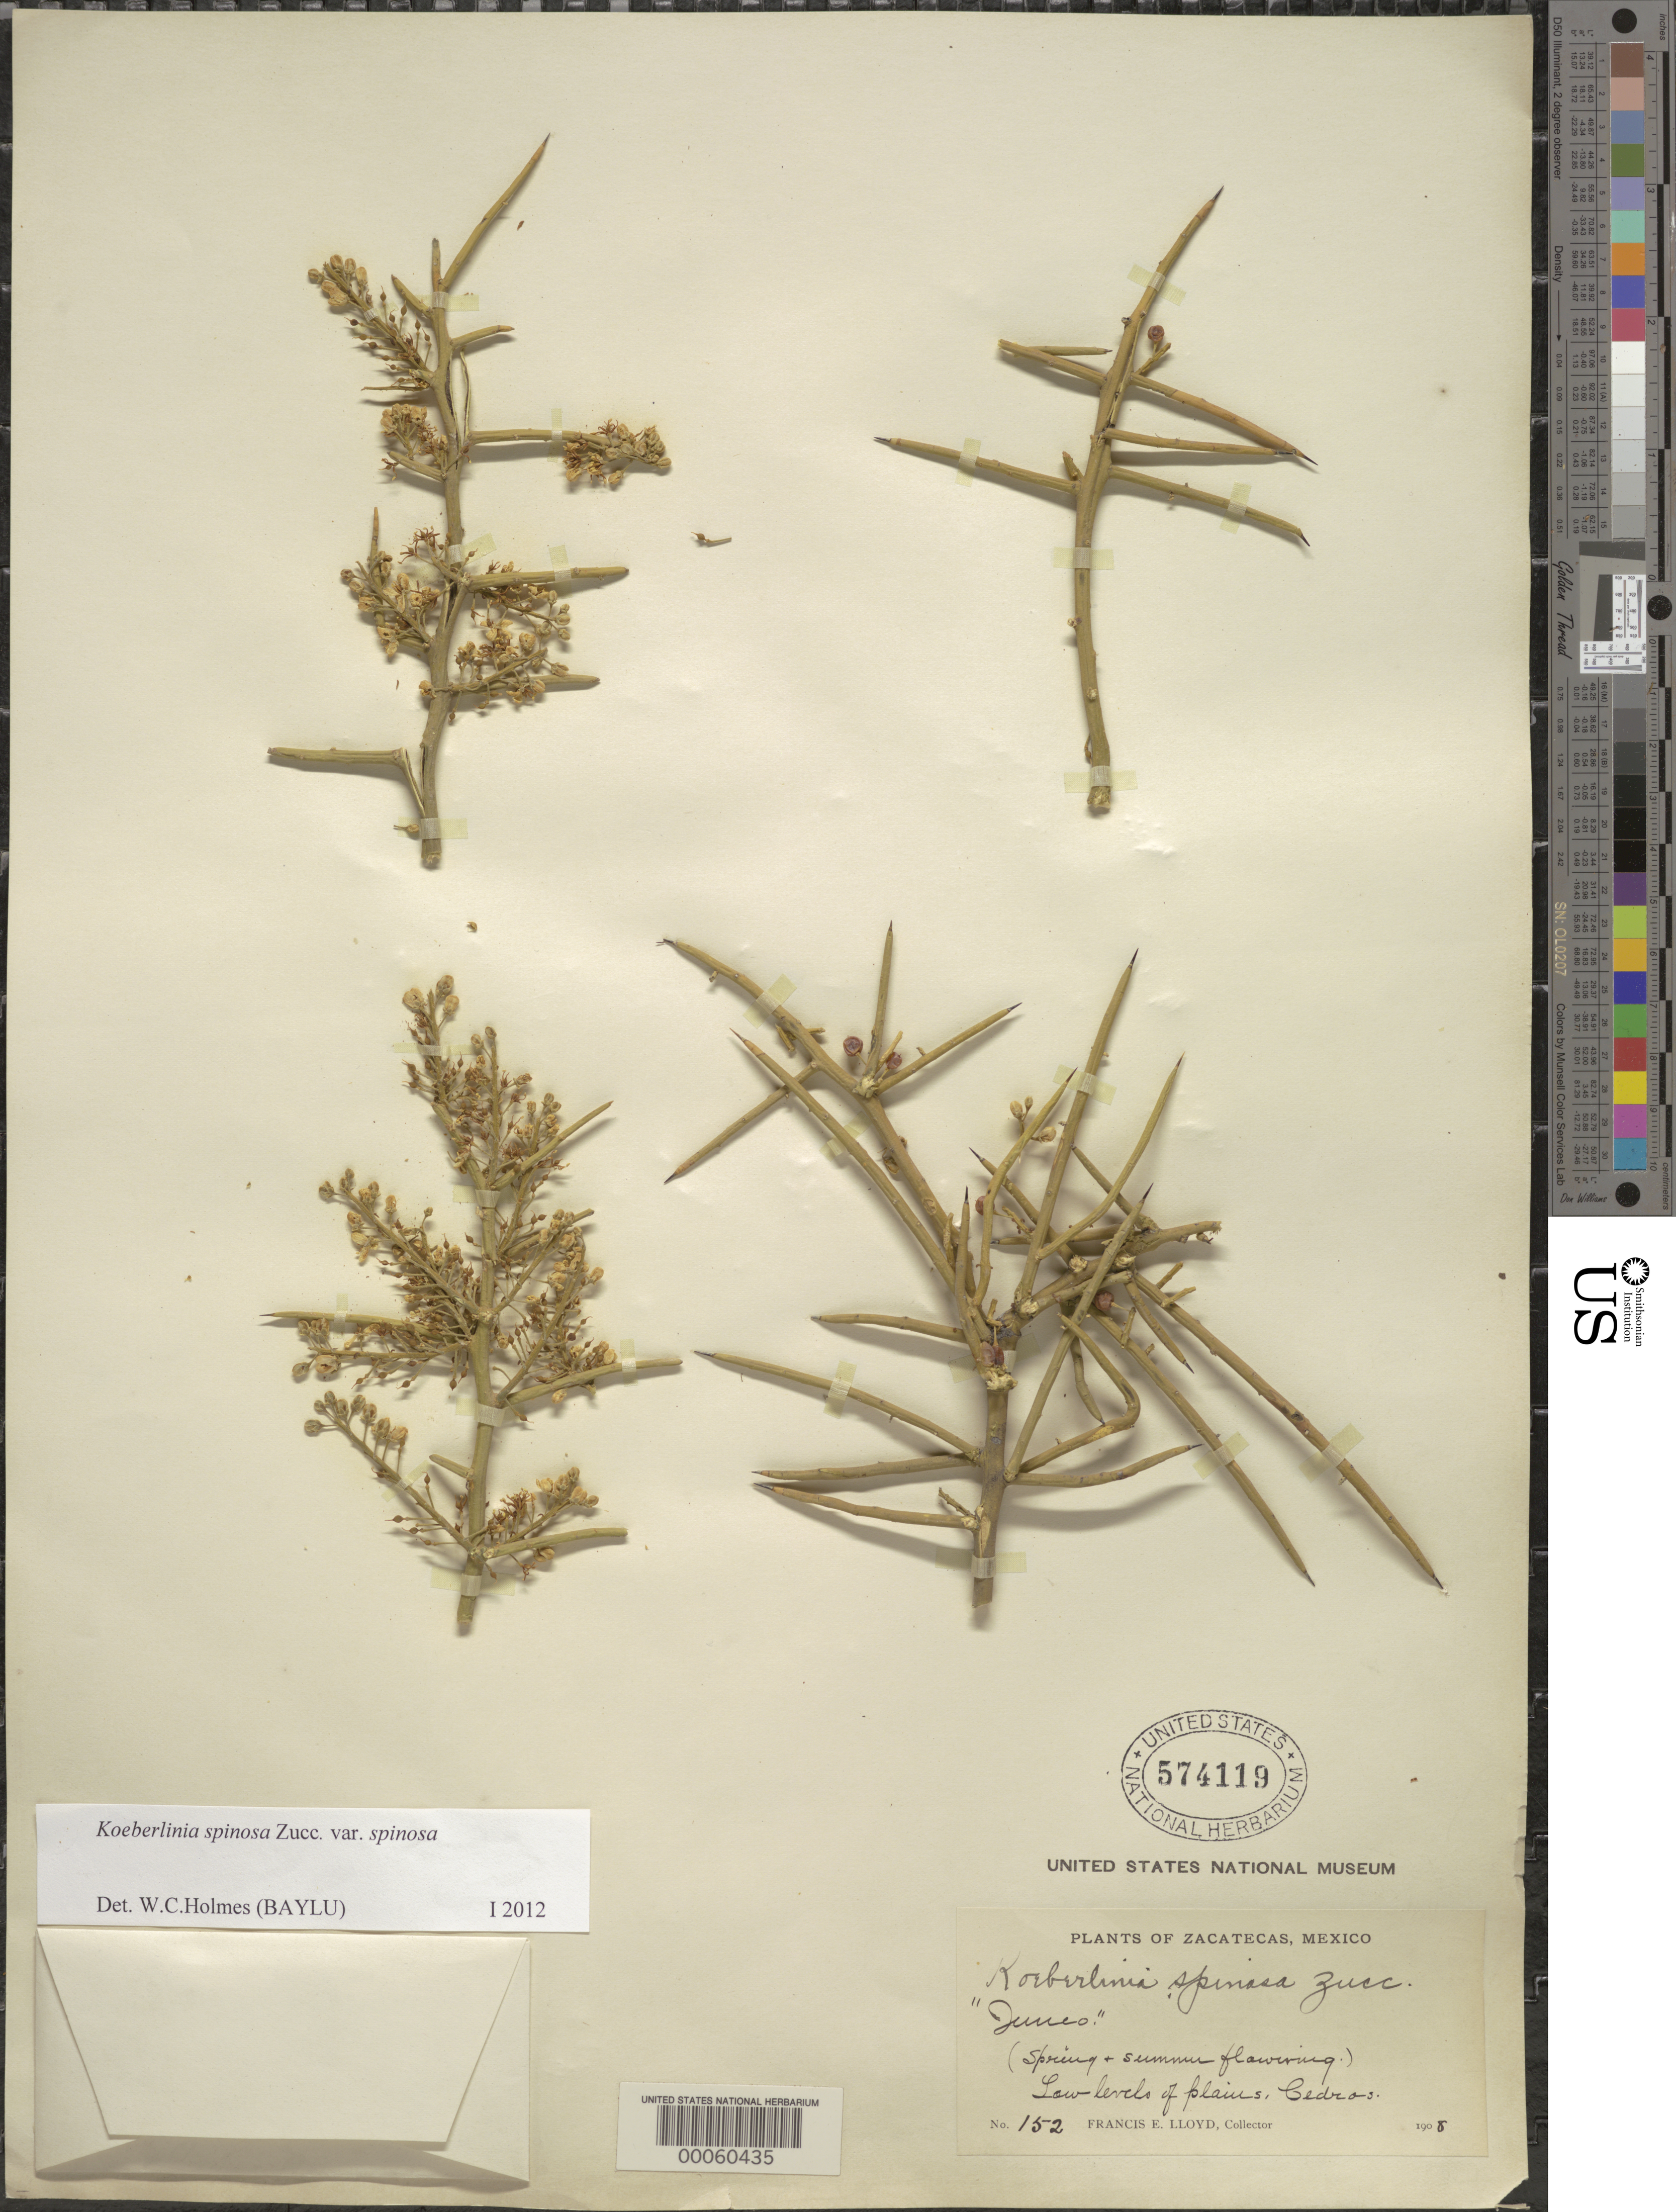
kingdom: Plantae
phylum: Tracheophyta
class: Magnoliopsida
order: Brassicales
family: Koeberliniaceae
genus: Koeberlinia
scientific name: Koeberlinia spinosa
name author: Zucc.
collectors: F. E. Lloyd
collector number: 152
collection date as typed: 1908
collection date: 1908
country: Mexico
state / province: Zacatecas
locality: Low levels of plains, cedras.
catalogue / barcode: US 574119